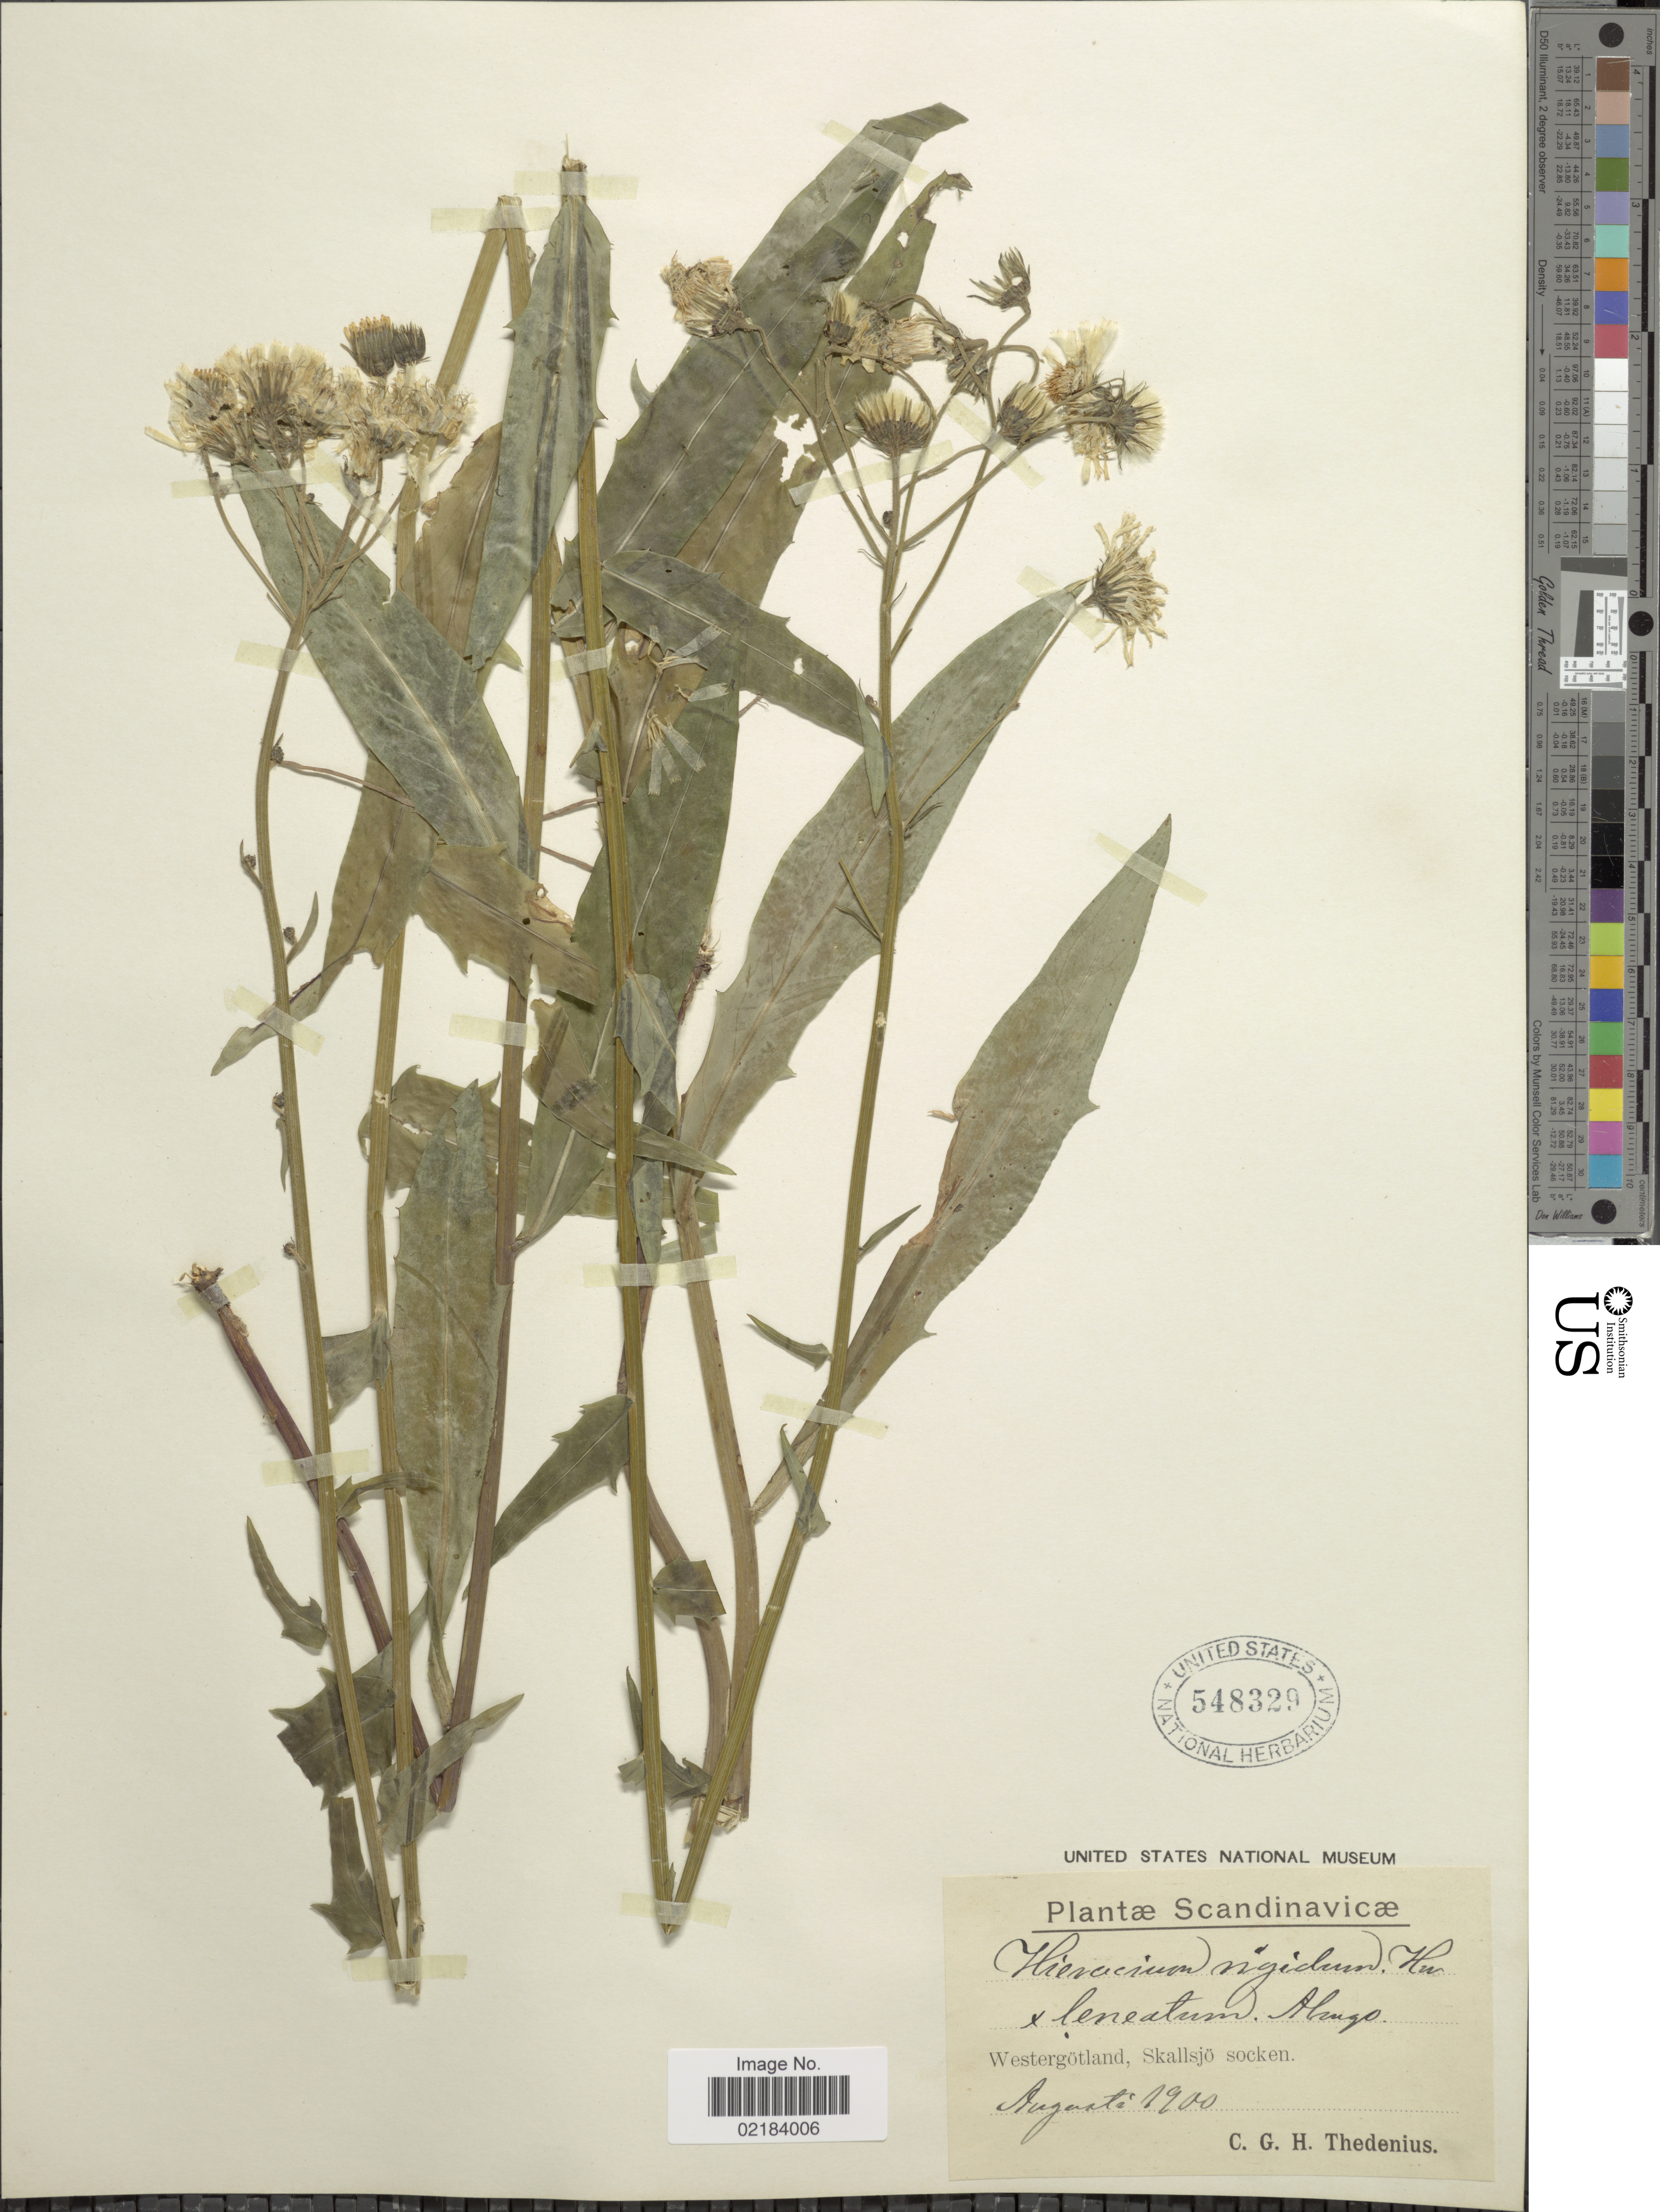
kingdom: Plantae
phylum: Tracheophyta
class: Magnoliopsida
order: Asterales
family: Asteraceae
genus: Hieracium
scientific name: Hieracium rigidum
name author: Hartm.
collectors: C. Thedenius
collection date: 1900-08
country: Sweden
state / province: Västra Götaland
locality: Westergotland, Skallsjo socken. Scandinavicae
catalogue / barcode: US 548329